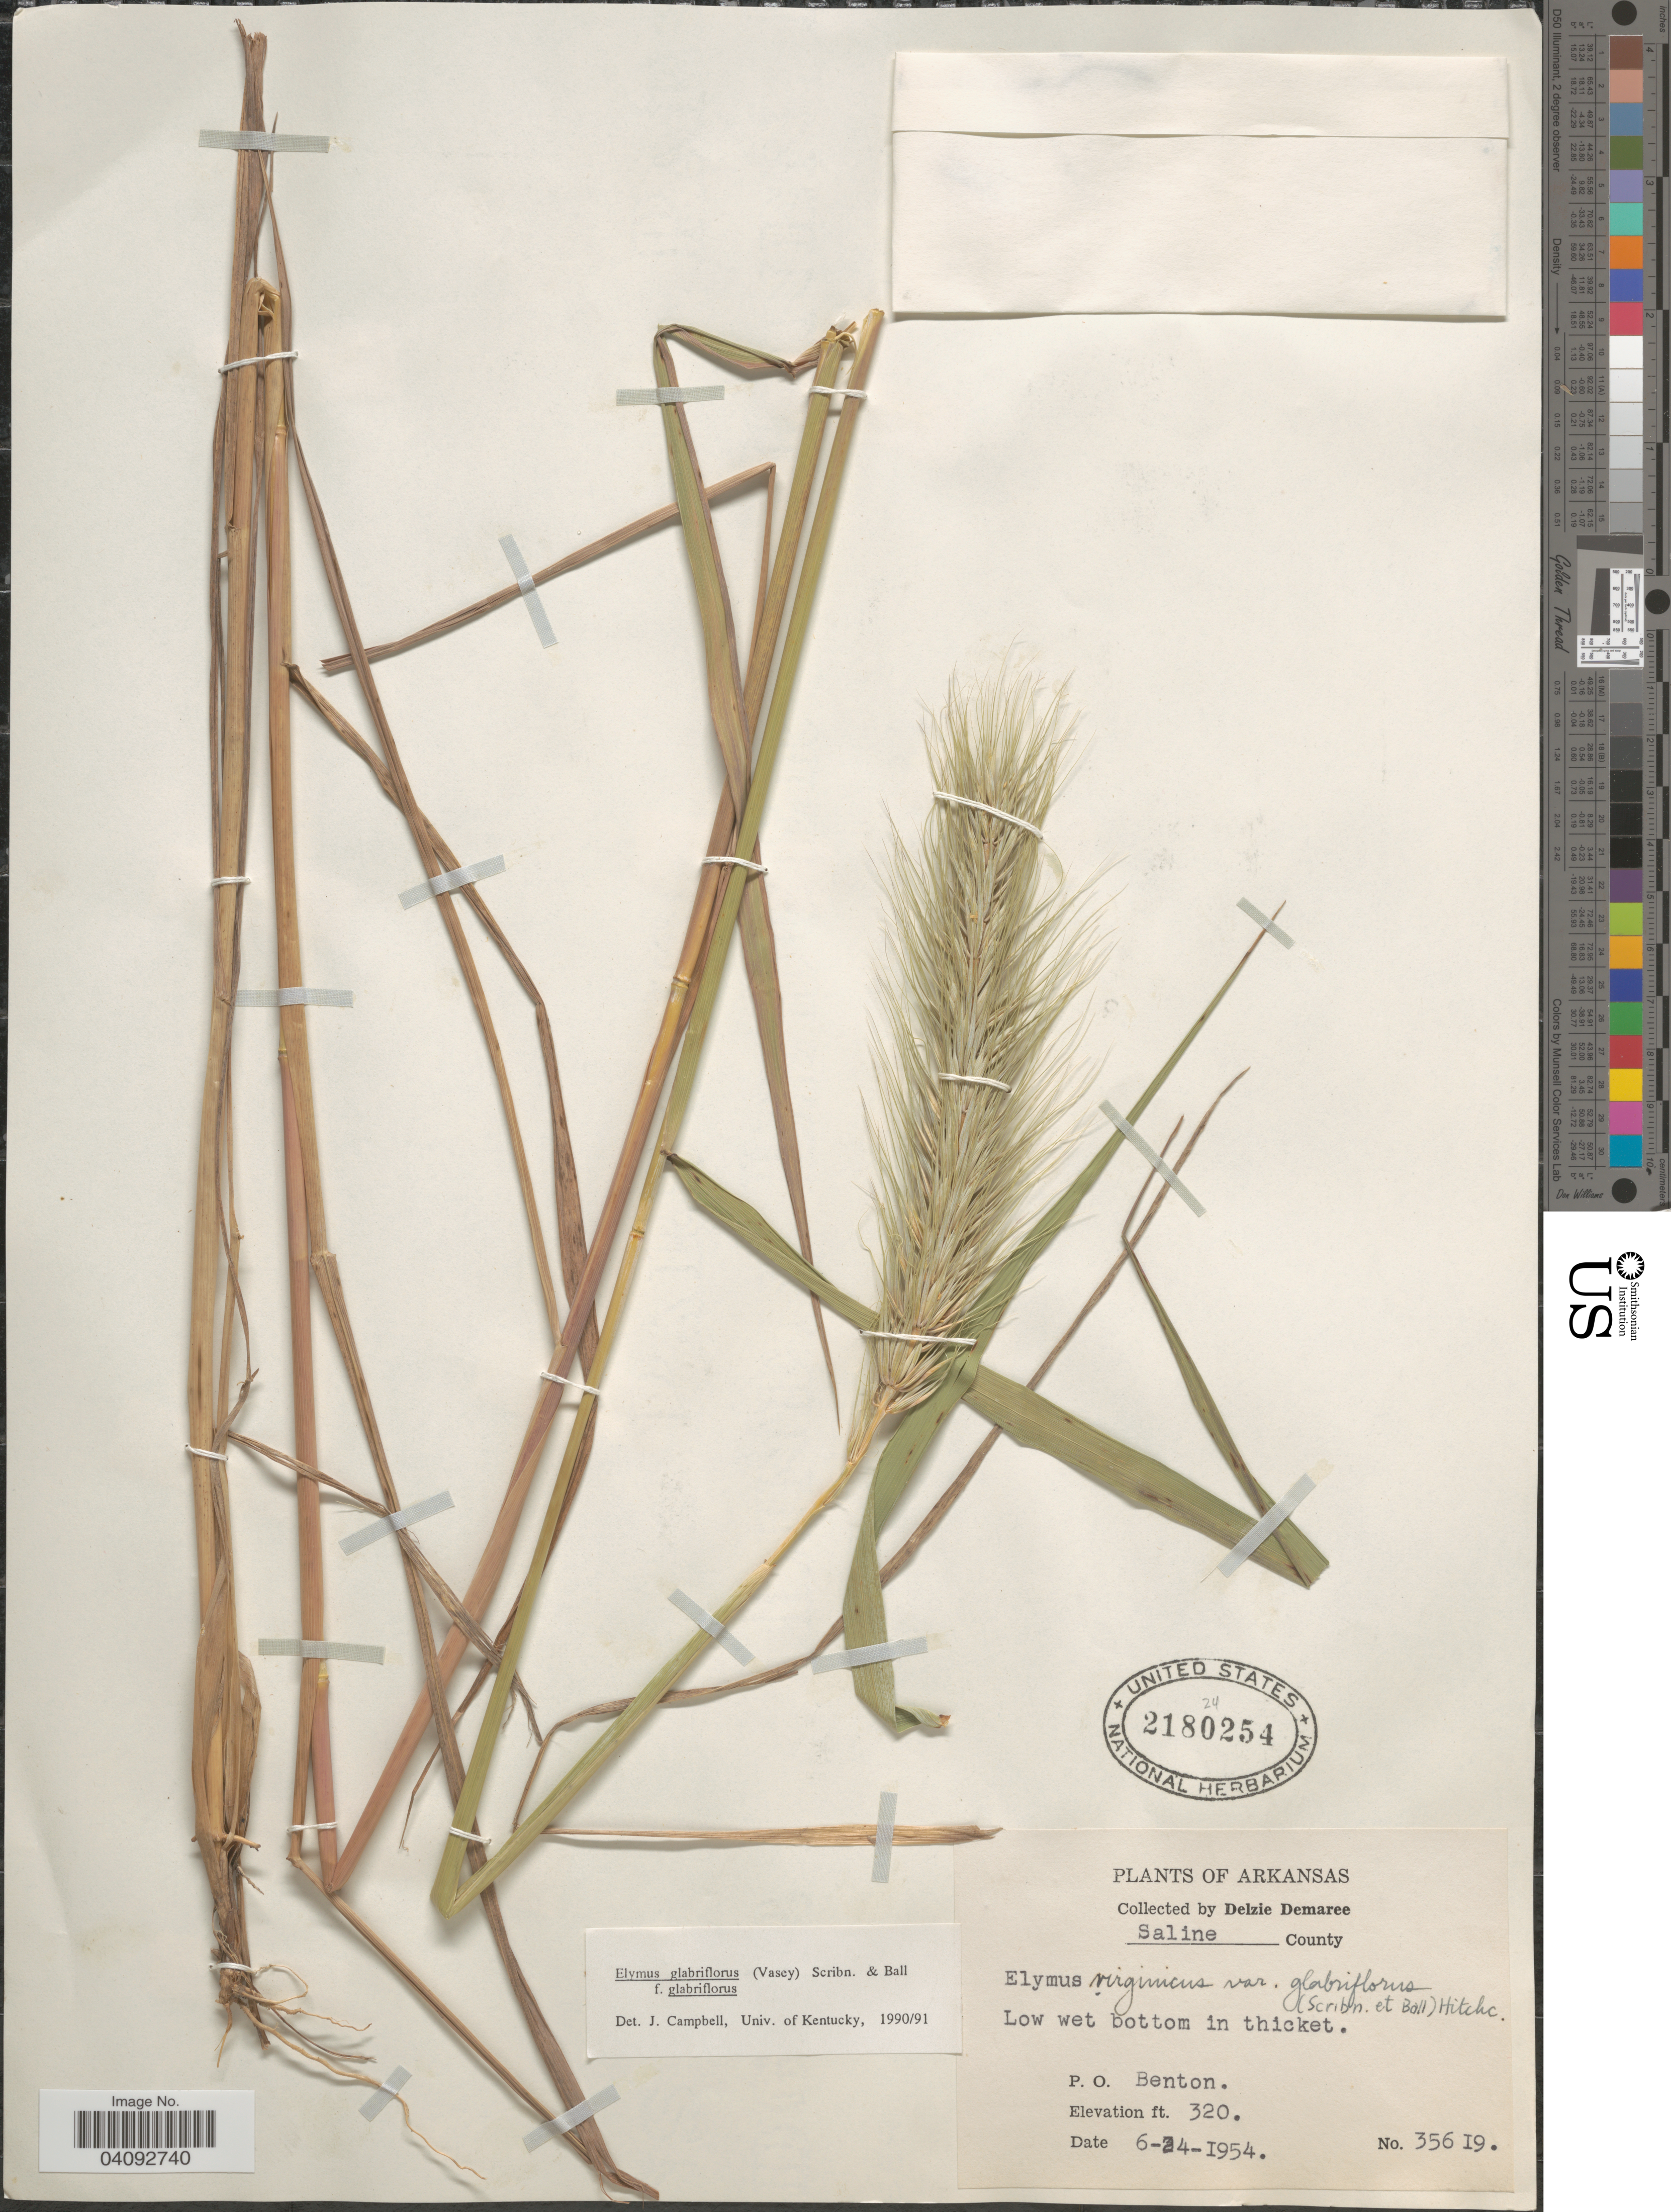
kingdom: Plantae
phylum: Tracheophyta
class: Liliopsida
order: Poales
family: Poaceae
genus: Elymus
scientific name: Elymus glabriflorus var. glabriflorus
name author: (Vasey ex L.H. Dewey) Scribn. & C.R. Ball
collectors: D. Demaree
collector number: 35619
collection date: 1954-06-24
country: United States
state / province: Arkansas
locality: Saline County. Low wet bottom in thicket. P.O. Benton.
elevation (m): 98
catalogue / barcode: US 2180254